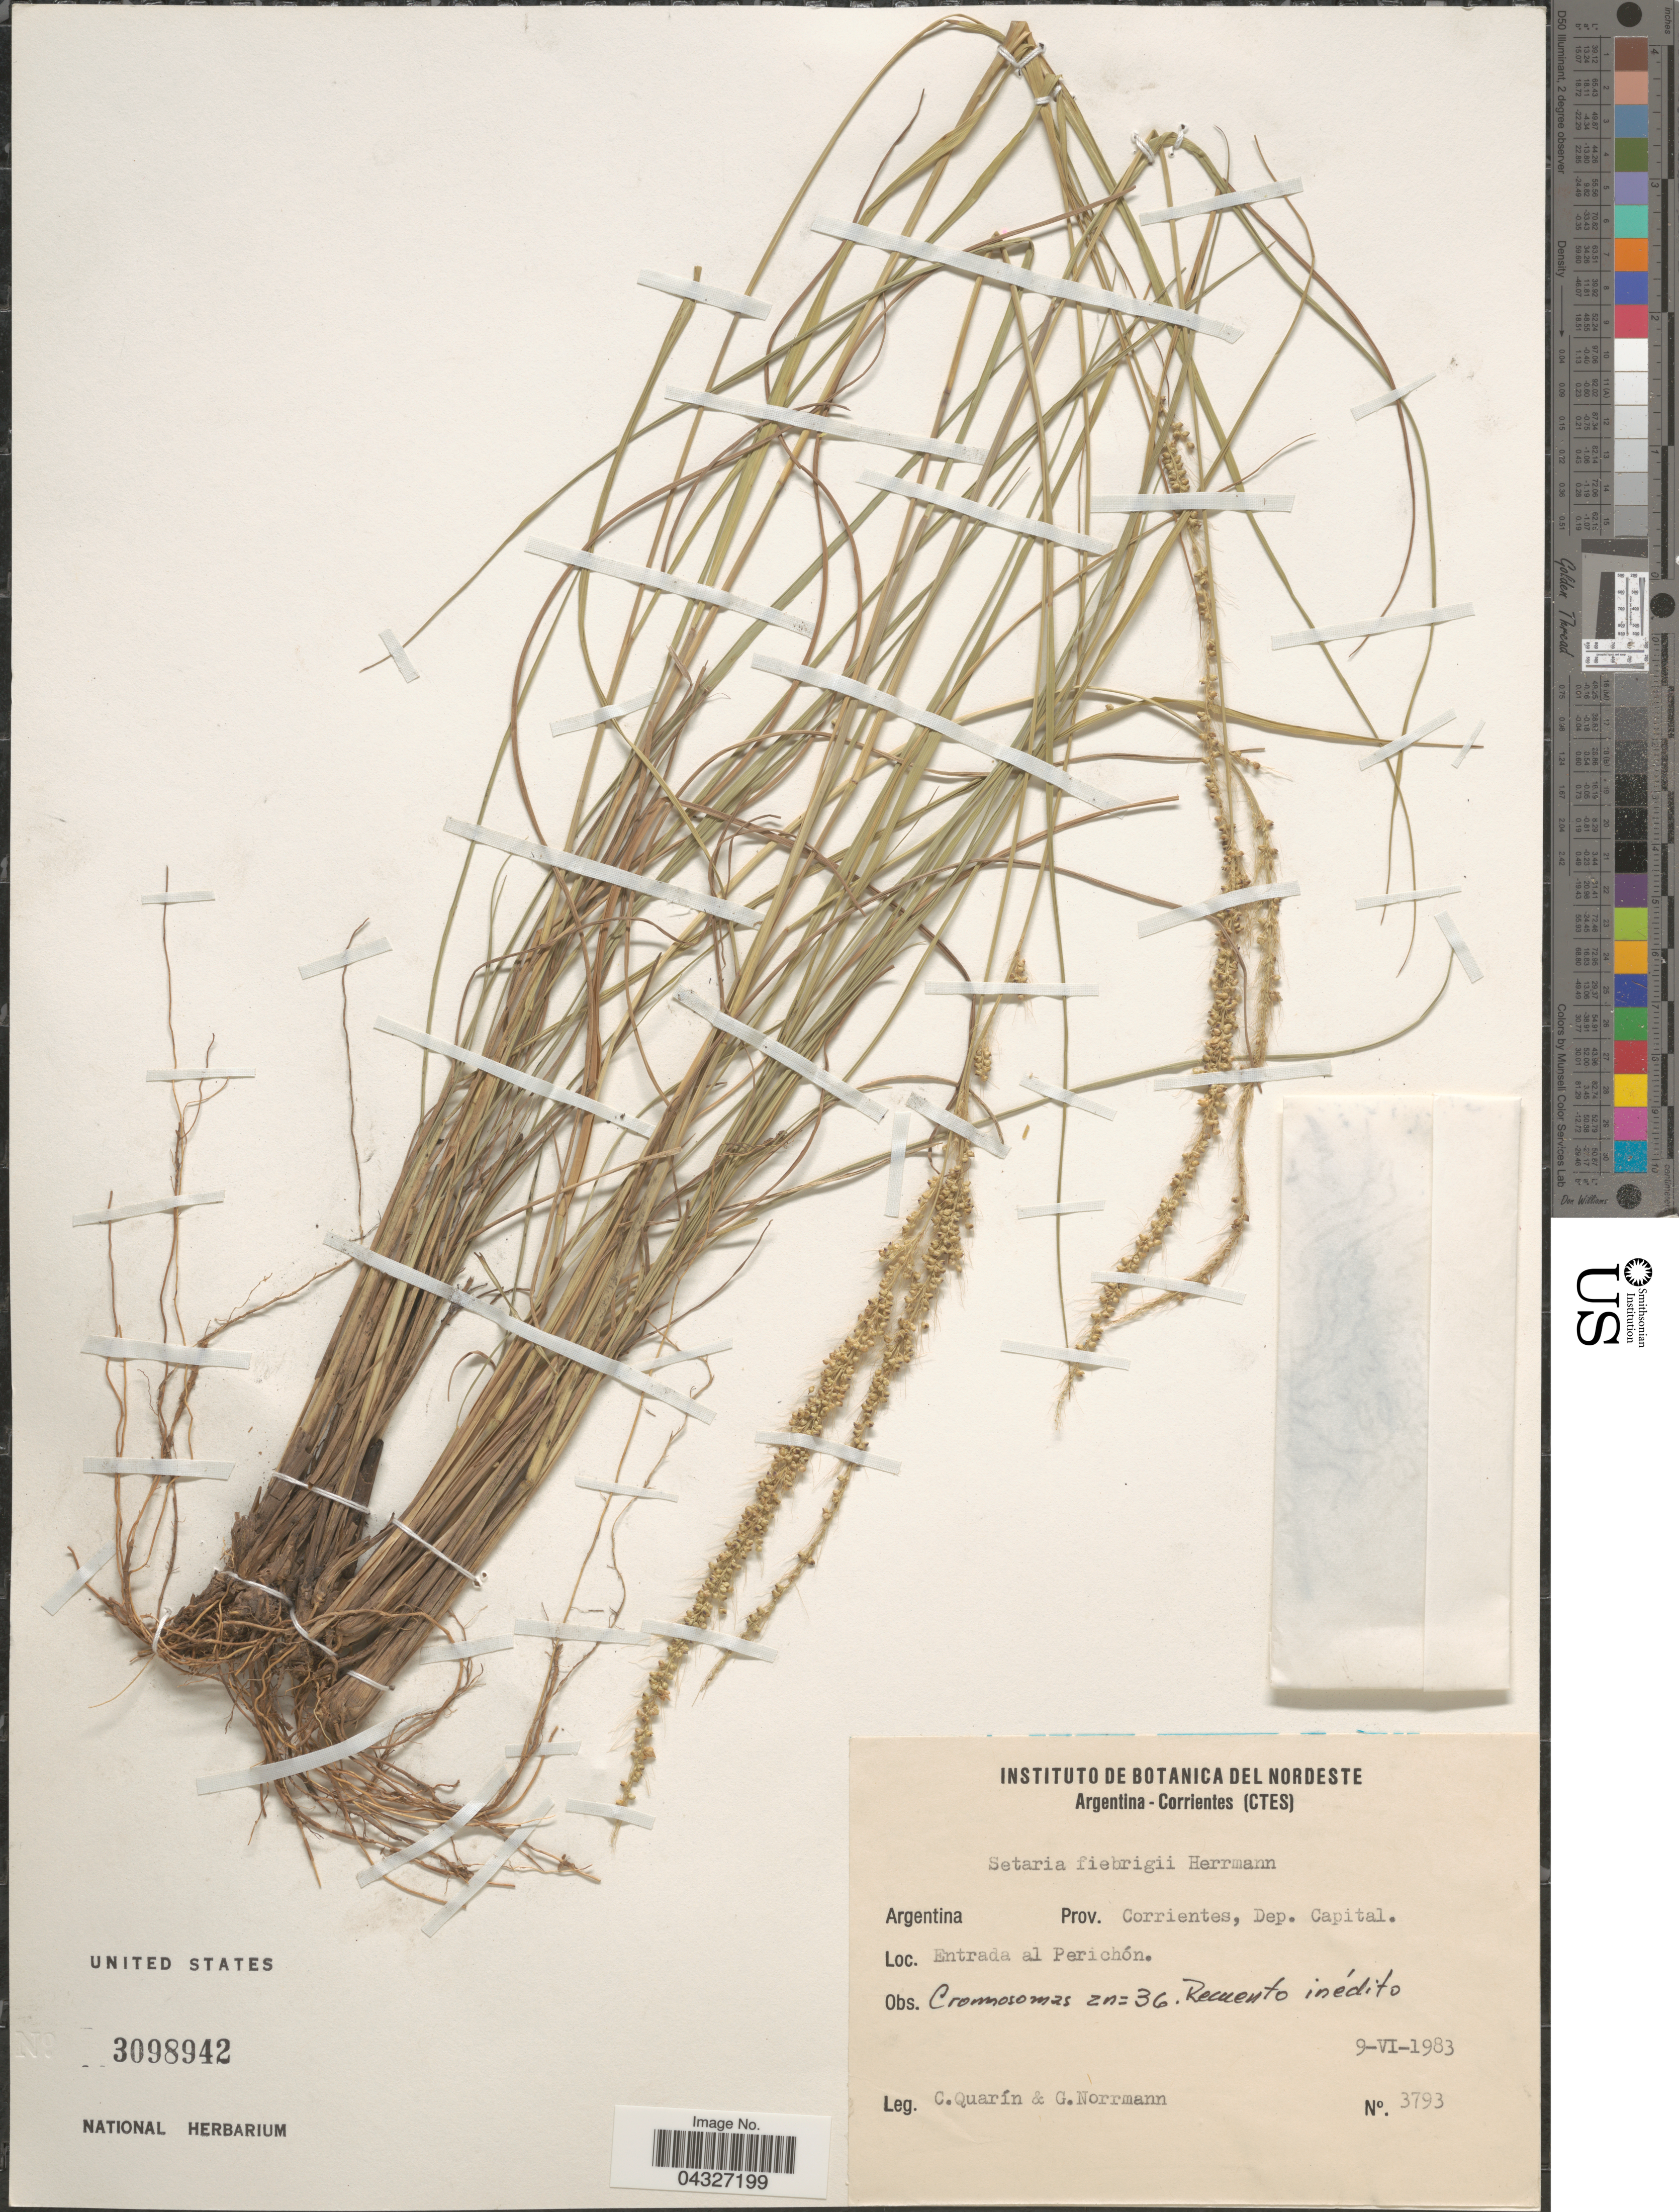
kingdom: Plantae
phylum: Tracheophyta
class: Liliopsida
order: Poales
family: Poaceae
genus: Setaria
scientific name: Setaria fiebrigii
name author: R.A.W. Herrm.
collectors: C. Quarín & G. Norrmann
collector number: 3793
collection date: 1983-06-09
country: Argentina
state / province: Corrientes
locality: Dep. Capital. Entrada al Perichón.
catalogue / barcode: US 3098942